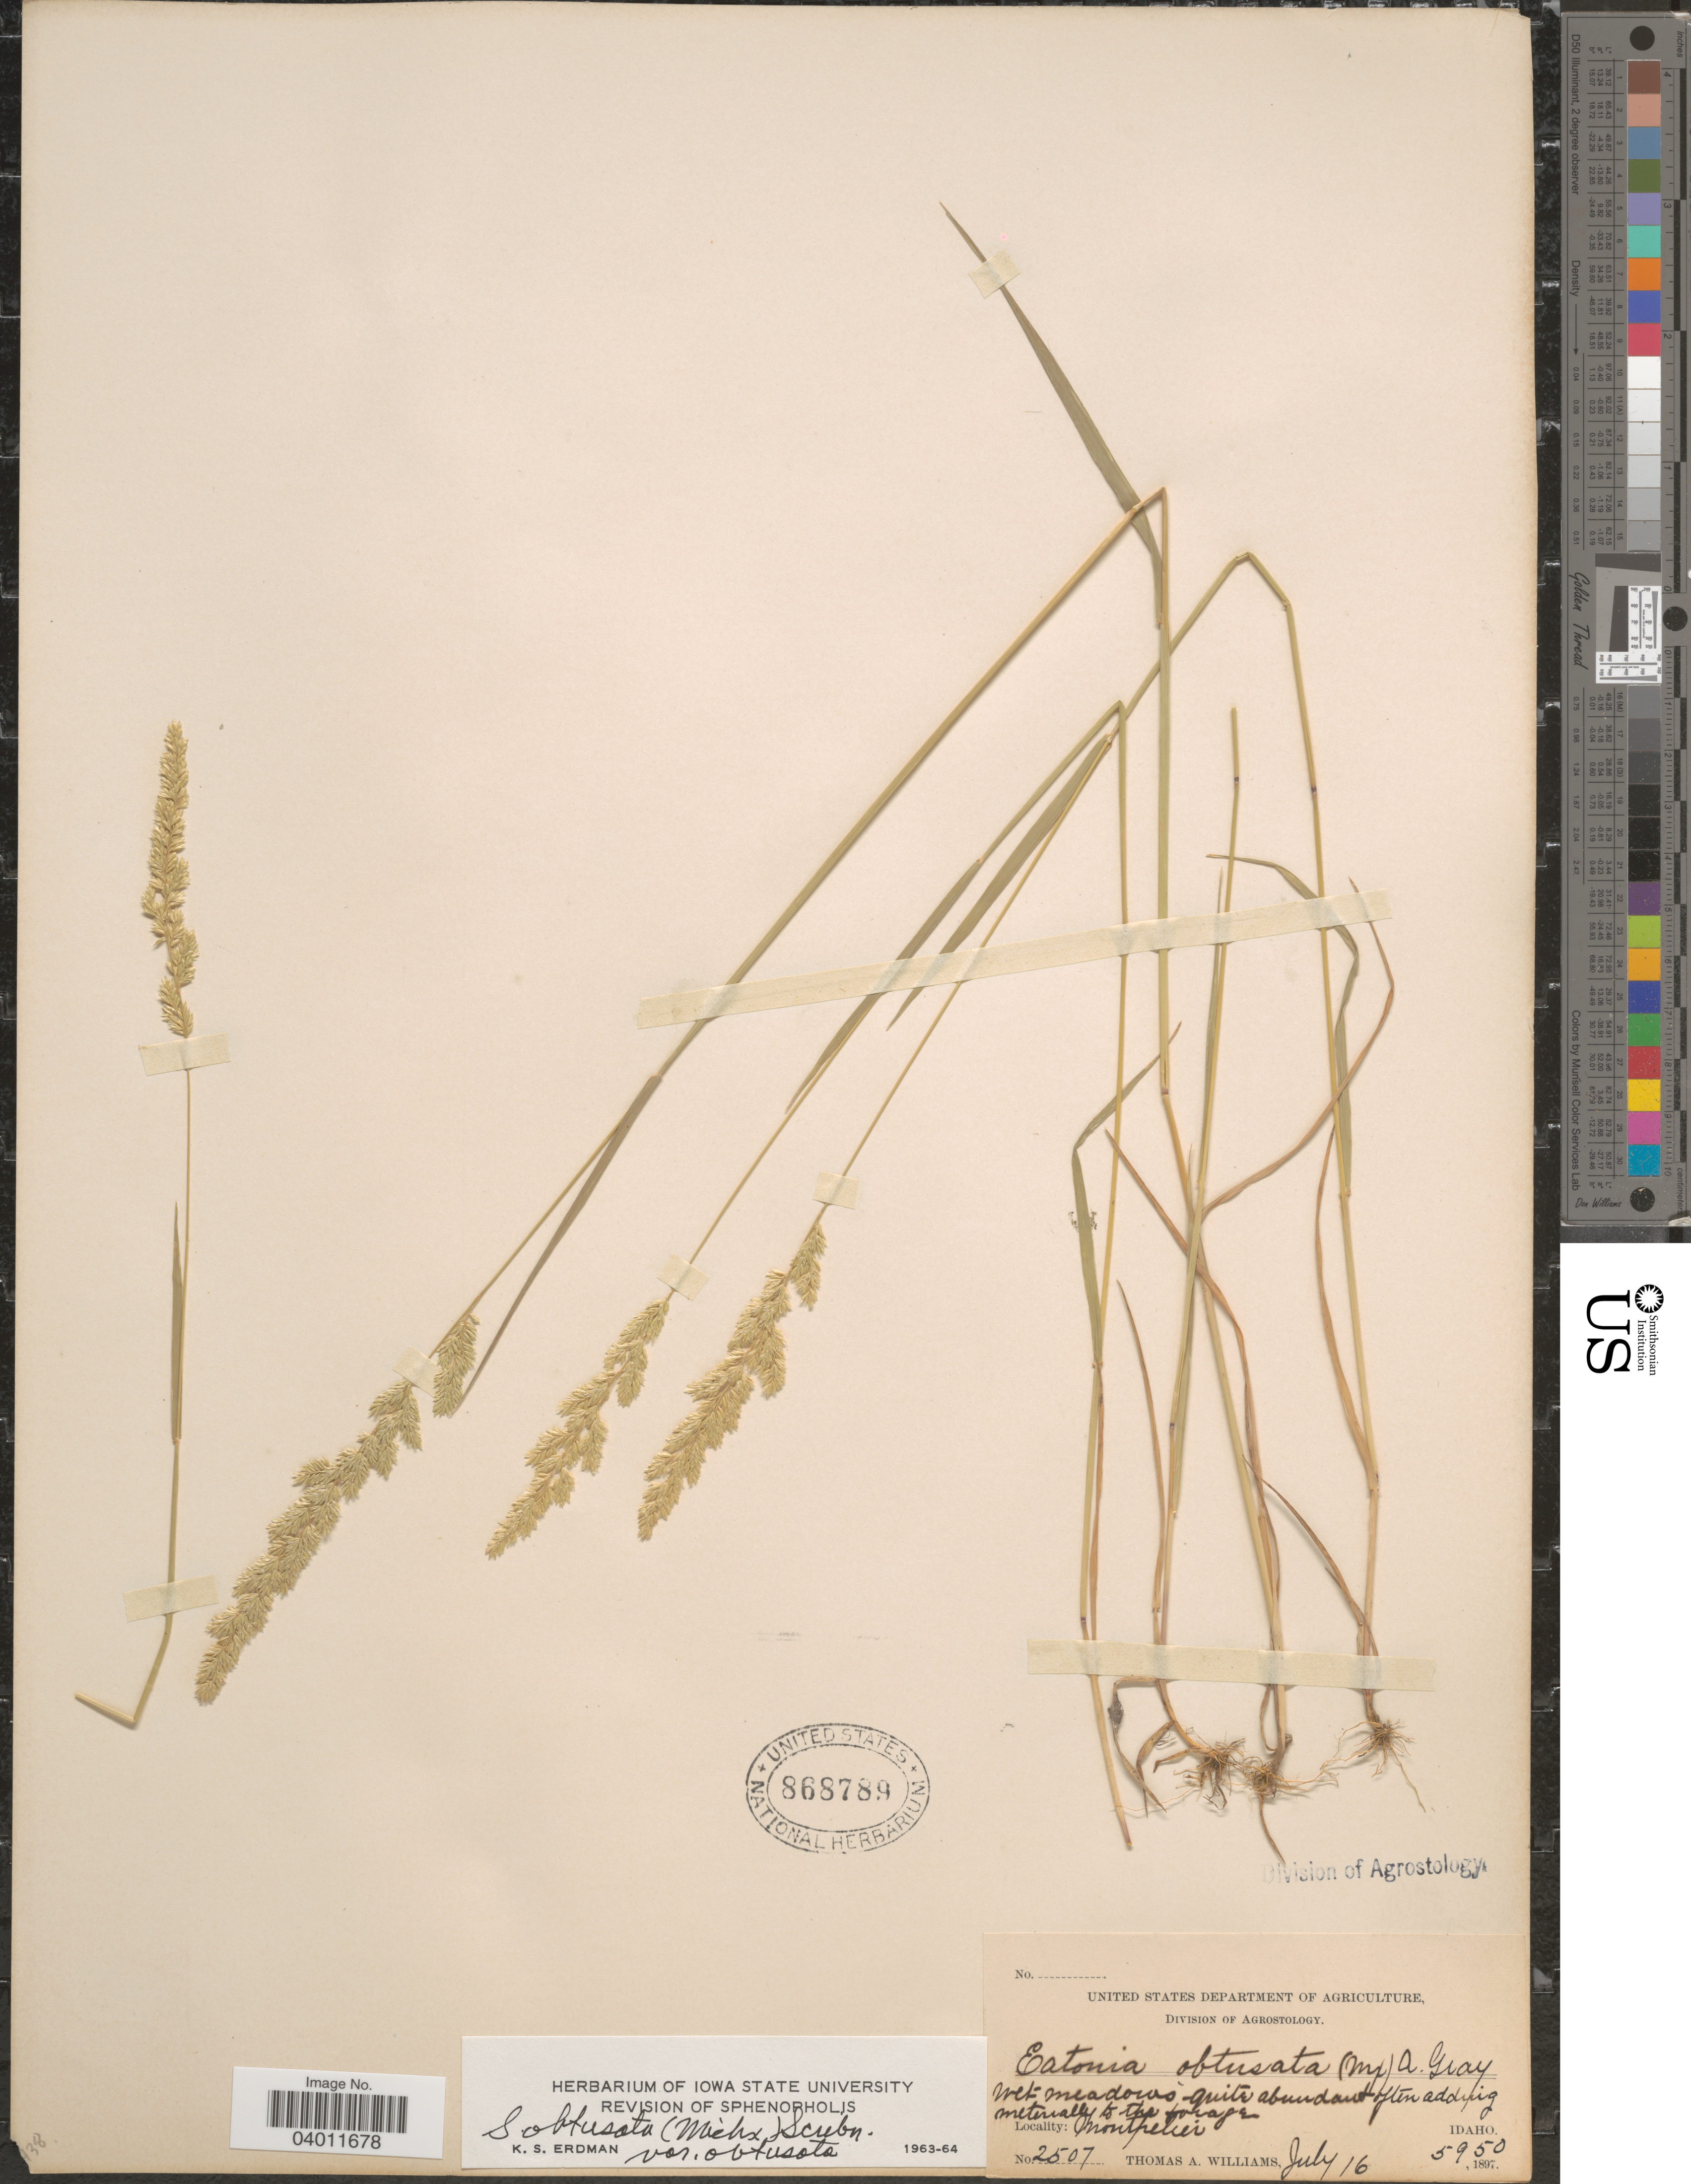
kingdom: Plantae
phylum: Tracheophyta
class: Liliopsida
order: Poales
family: Poaceae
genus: Sphenopholis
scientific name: Sphenopholis obtusata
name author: (Michx.) Scribn.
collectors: T. A. Williams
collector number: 2507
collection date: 1897-07-16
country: United States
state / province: Idaho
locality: Montpelier.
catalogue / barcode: US 868789